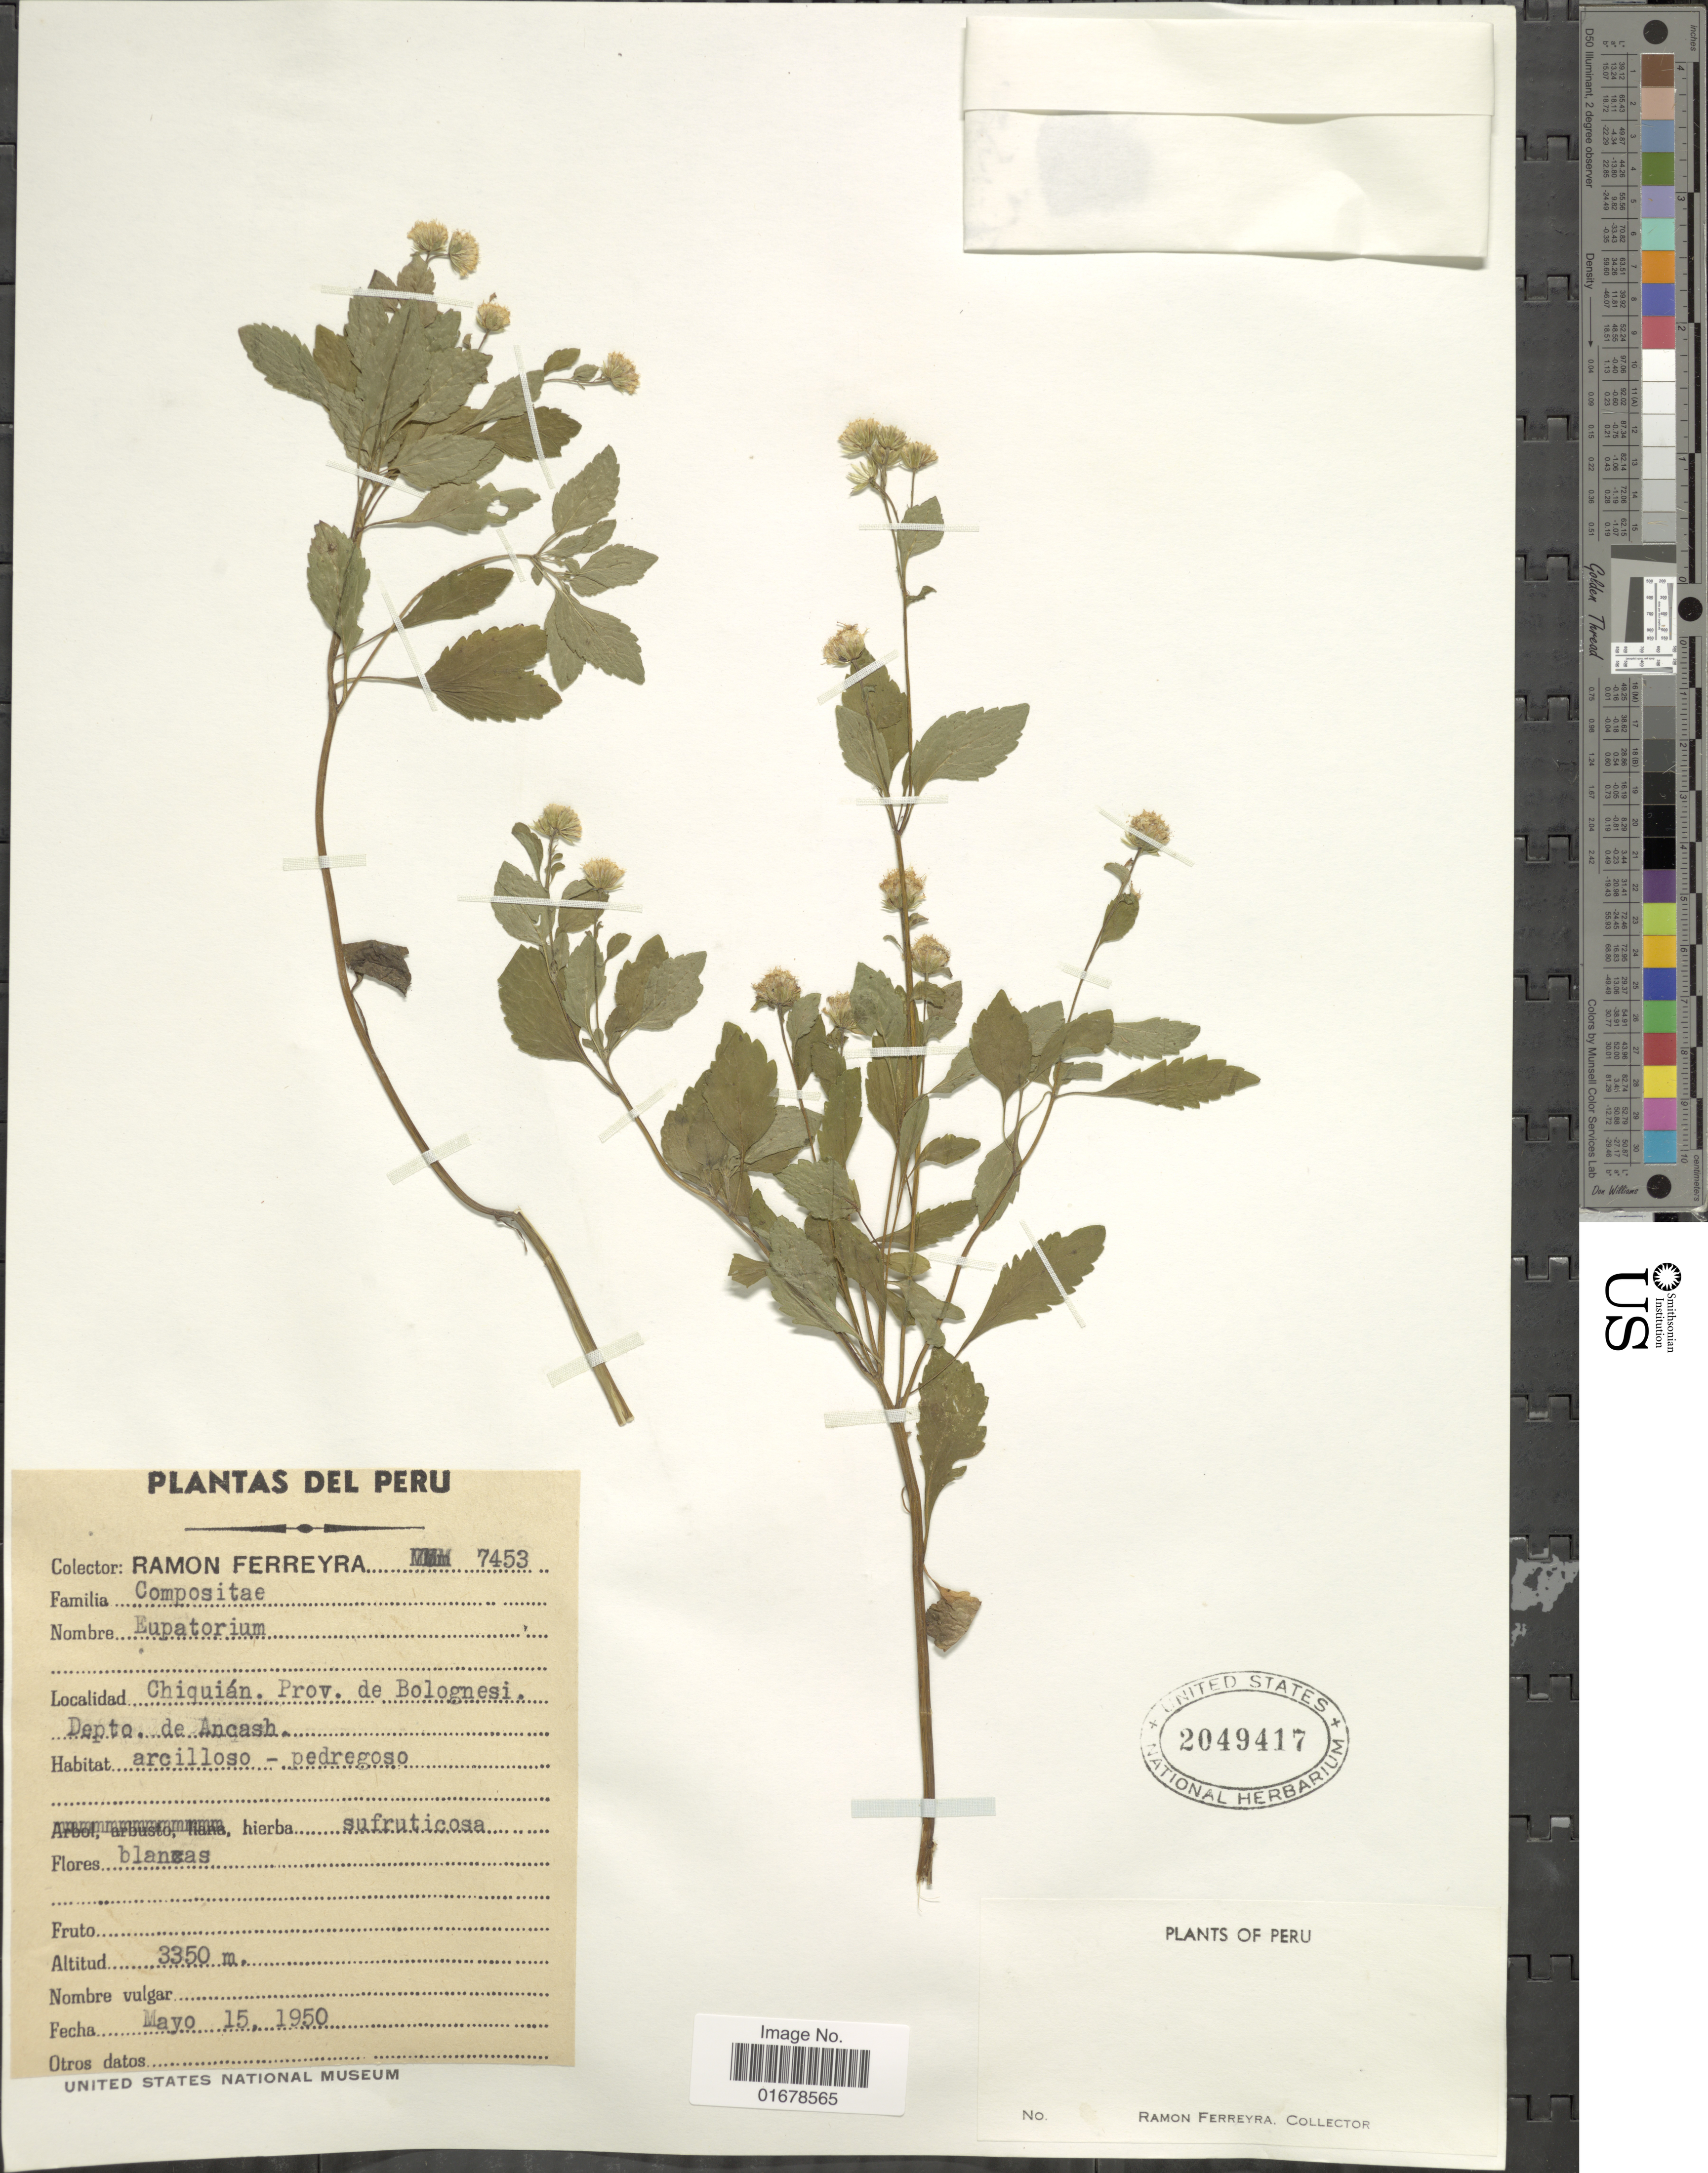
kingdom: Plantae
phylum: Tracheophyta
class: Magnoliopsida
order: Asterales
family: Asteraceae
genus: Ageratina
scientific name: Ageratina sp.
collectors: R. A. Ferreyra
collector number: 7453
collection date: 1950-05-15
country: Peru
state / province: Ancash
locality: Chiquian, Prov. de Bolognesi, Depto. de Ancash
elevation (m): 3350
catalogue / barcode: US 2049417